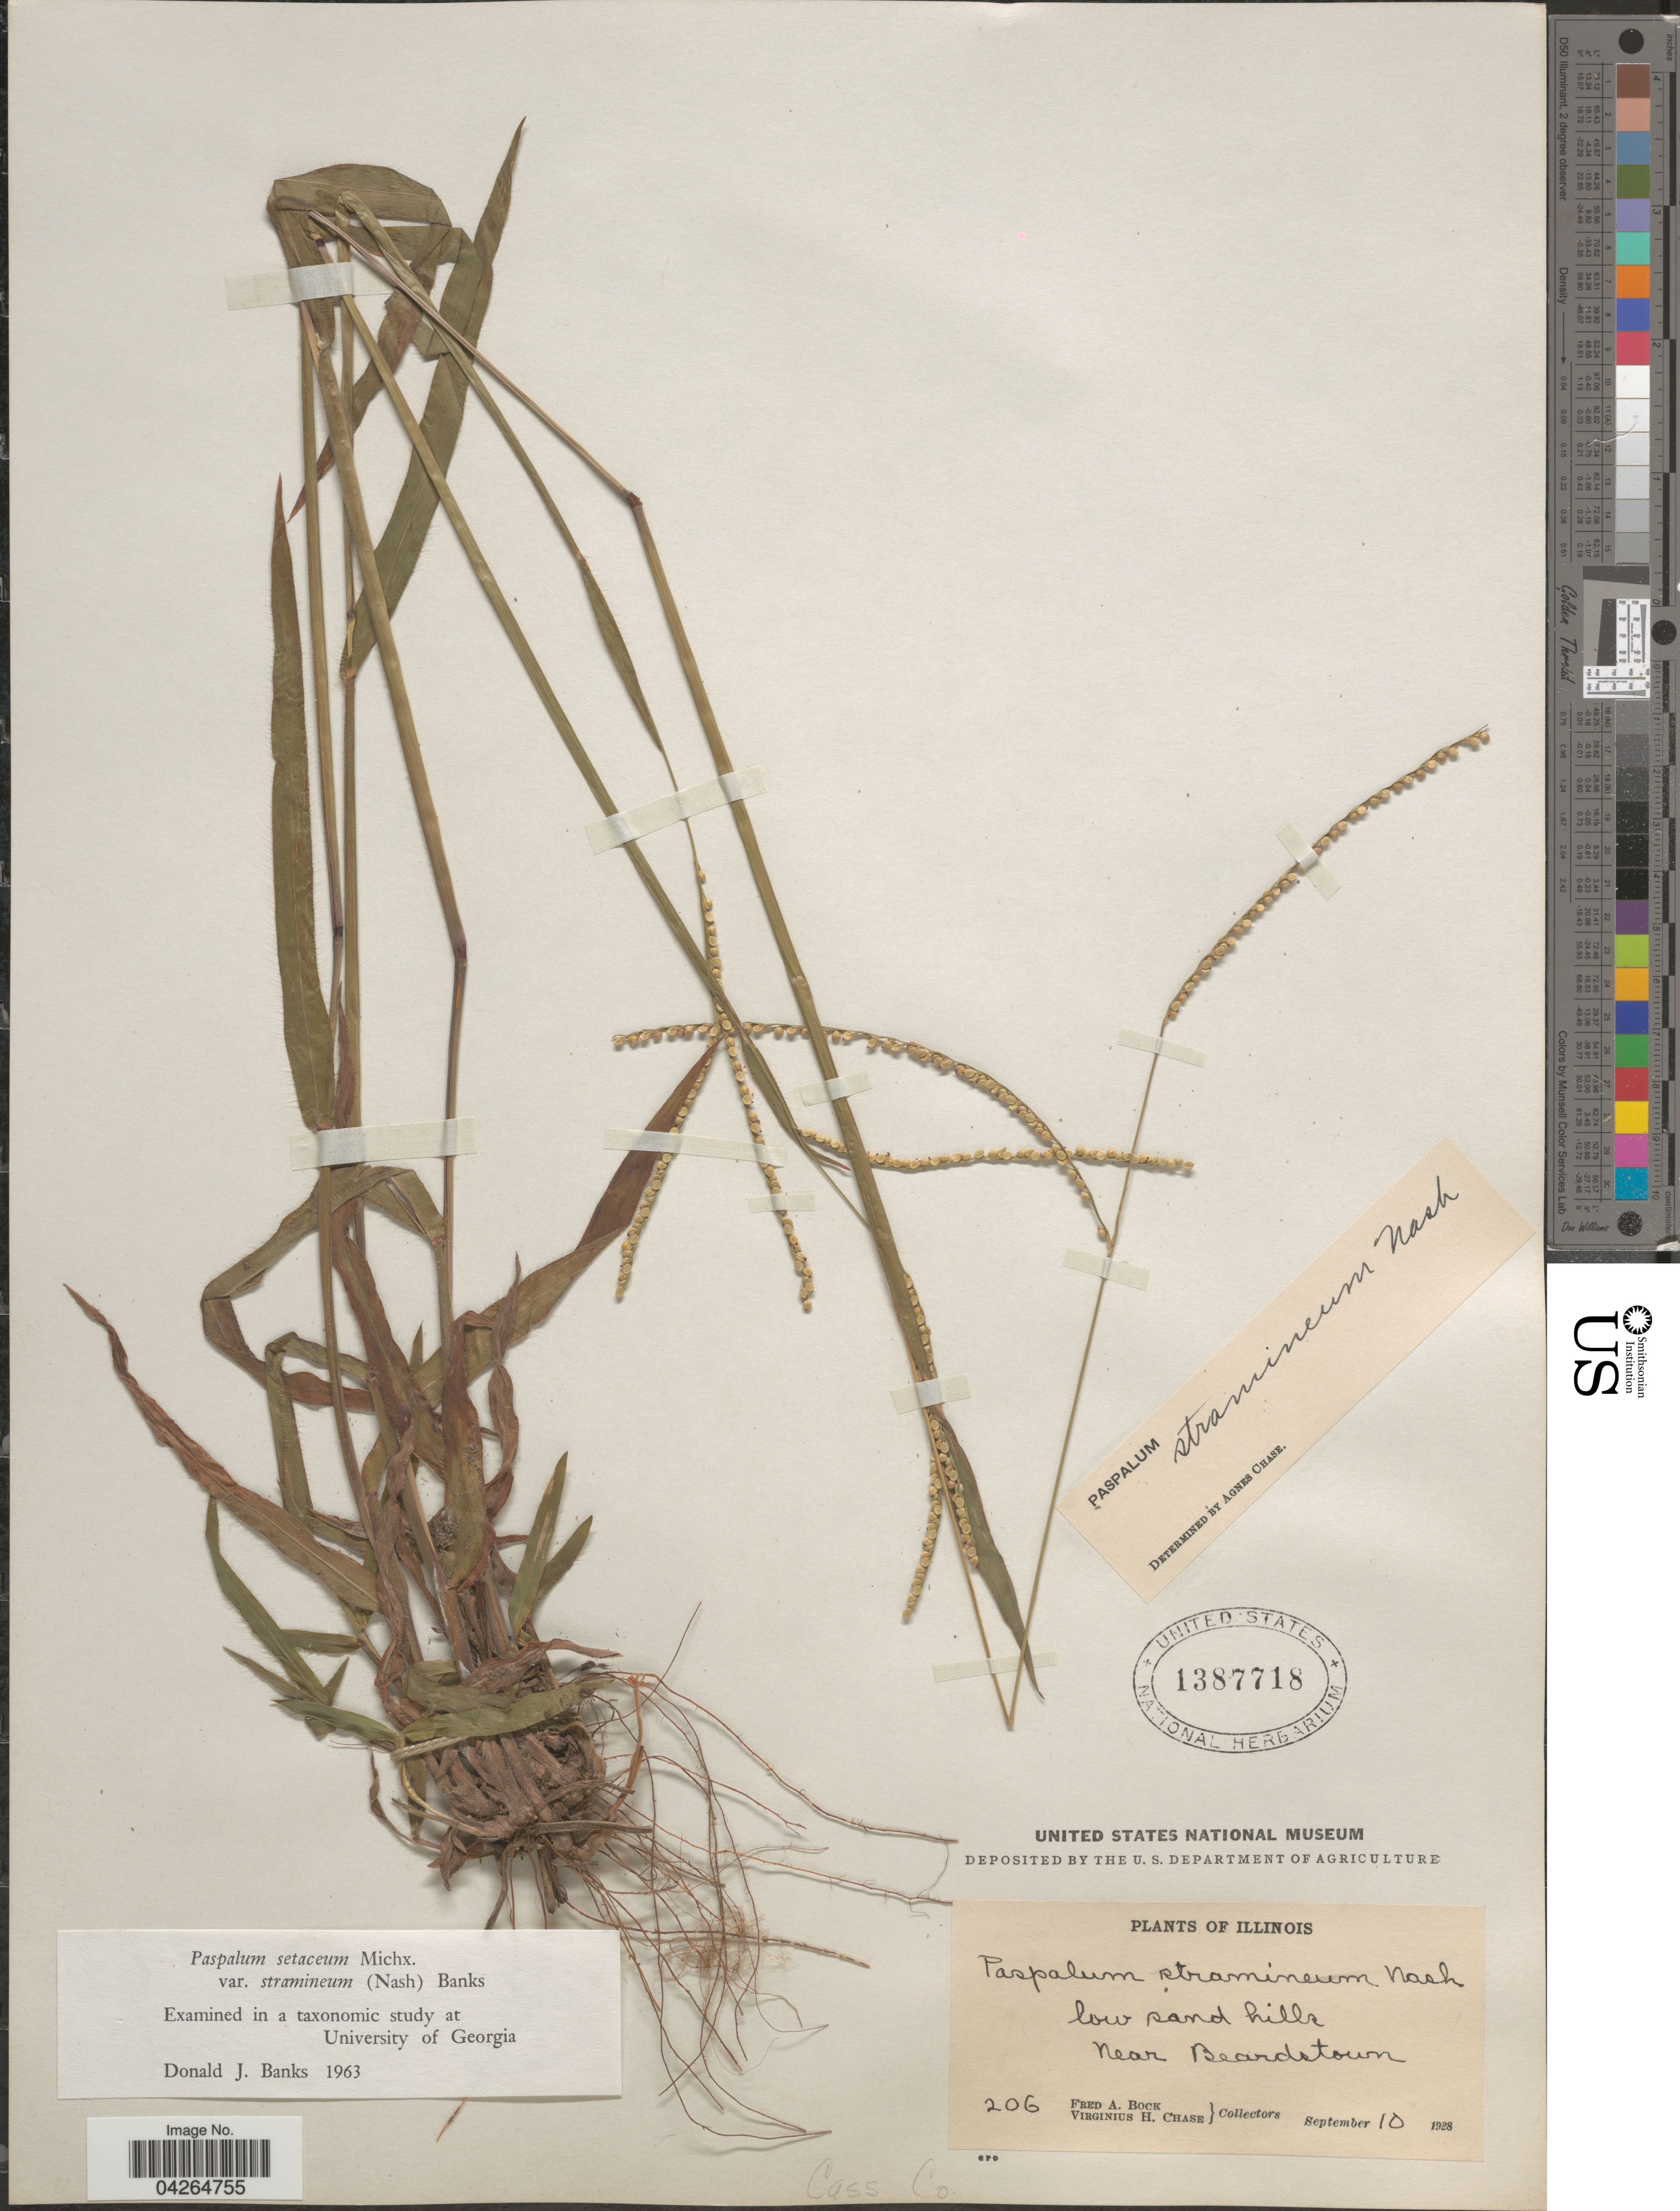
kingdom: Plantae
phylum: Tracheophyta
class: Liliopsida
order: Poales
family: Poaceae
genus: Paspalum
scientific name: Paspalum setaceum var. stramineum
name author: (Nash) D.J. Banks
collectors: F. Bock & V. H. Chase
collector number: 206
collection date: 1928-09-10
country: United States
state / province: Illinois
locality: Near Beardstown. Cass Co.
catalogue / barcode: US 1387718